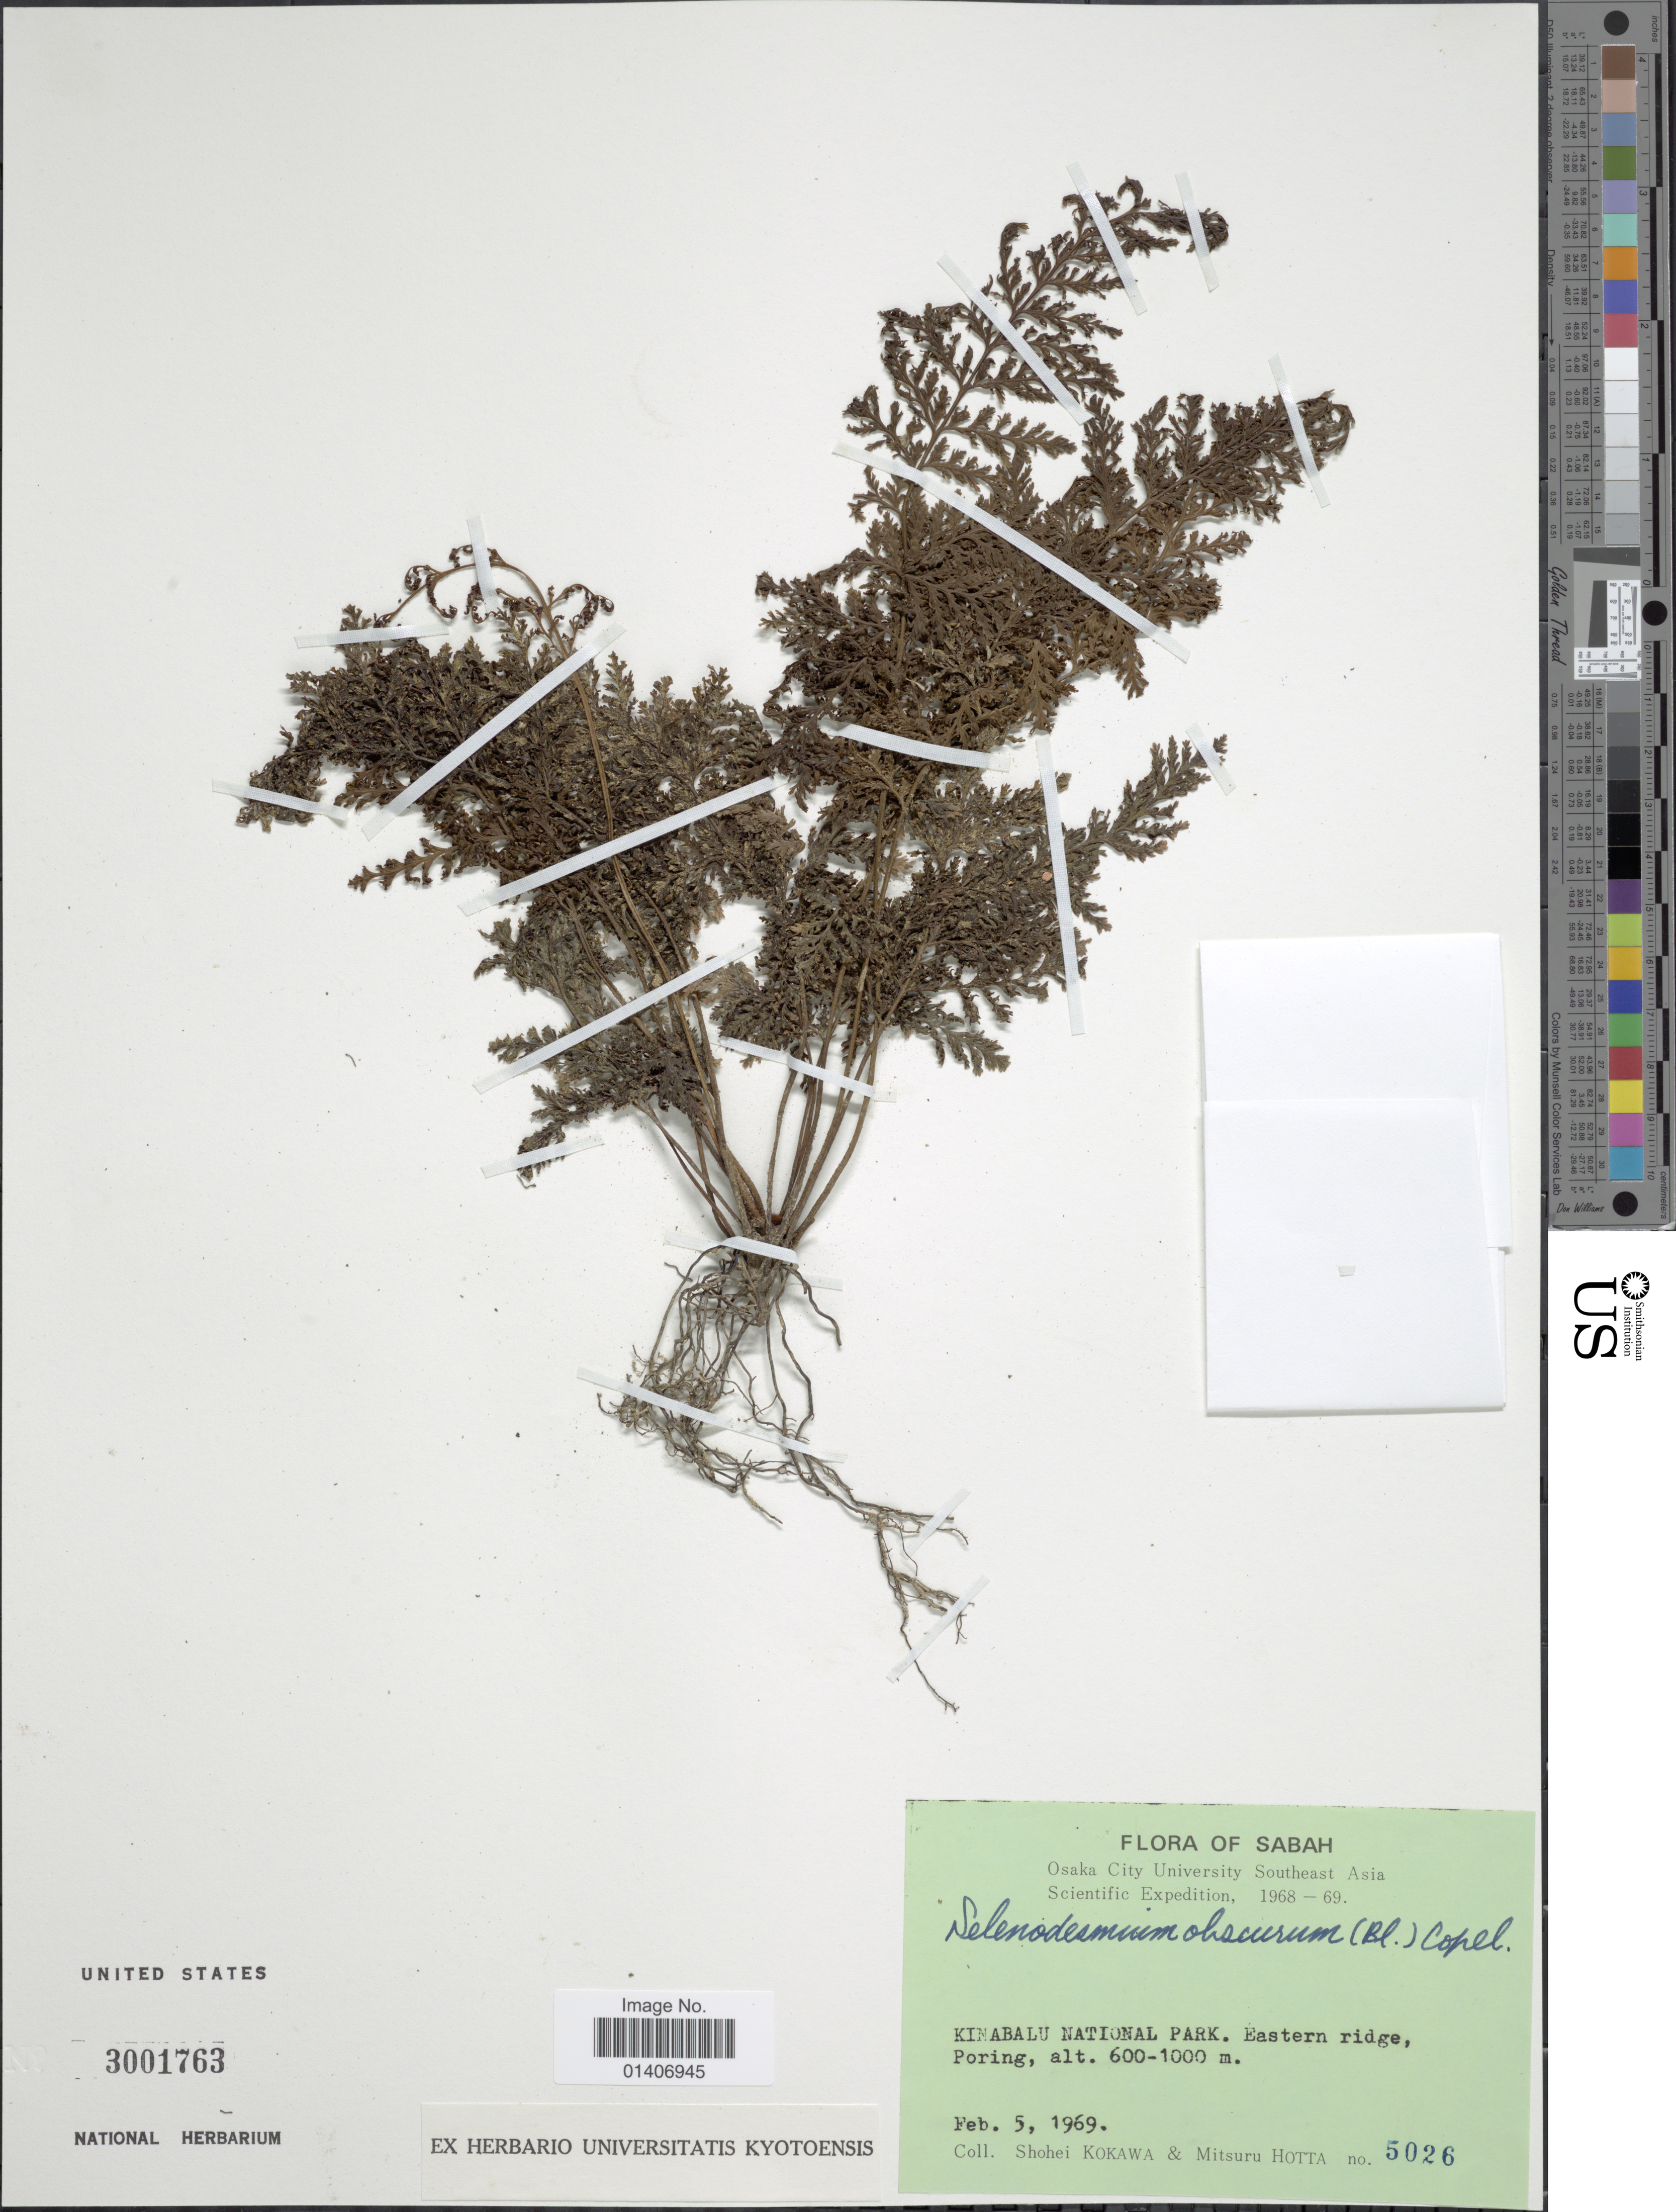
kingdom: Plantae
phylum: Tracheophyta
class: Polypodiopsida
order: Hymenophyllales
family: Hymenophyllaceae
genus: Abrodictyum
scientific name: Abrodictyum obscurum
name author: (Blume) Ebihara & K. Iwats.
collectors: S. Kokawa & M. Hotta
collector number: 5026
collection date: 1969-02-05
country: Malaysia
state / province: Sabah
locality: Kinabalu National Park, Eastern Ridge, Poring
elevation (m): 600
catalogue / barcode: US 3001763